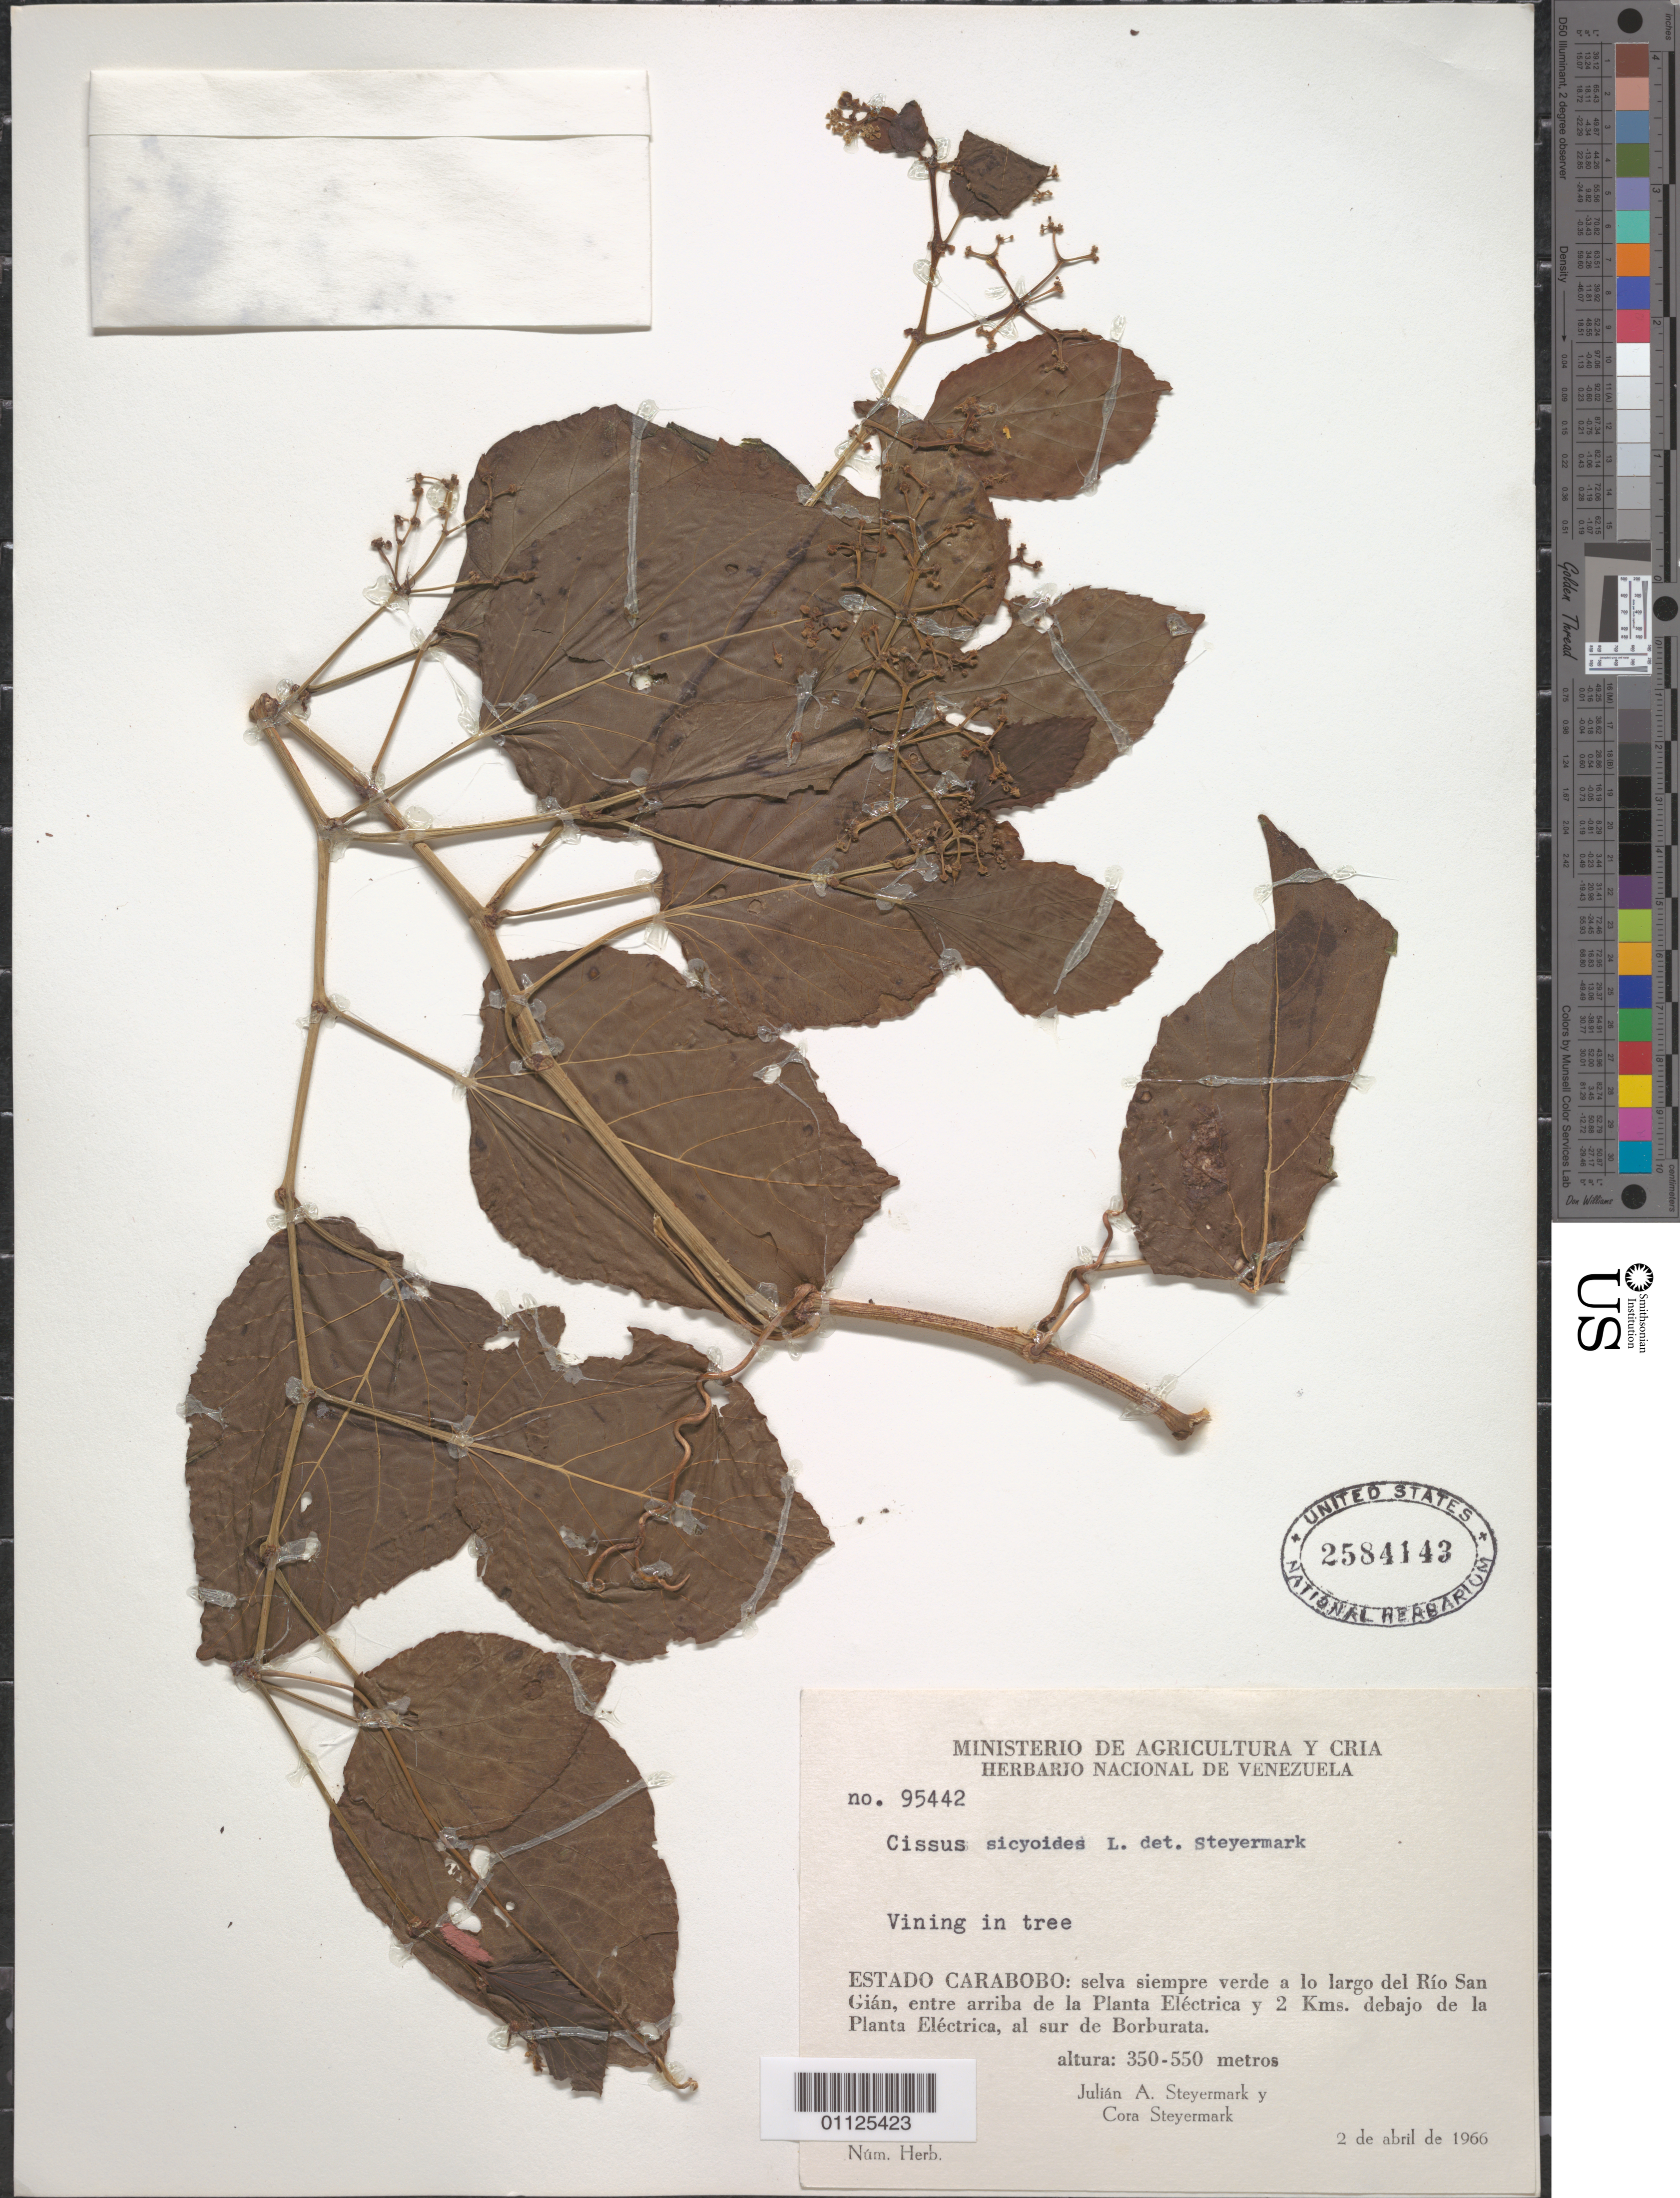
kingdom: Plantae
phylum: Tracheophyta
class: Magnoliopsida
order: Vitales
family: Vitaceae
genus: Cissus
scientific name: Cissus verticillata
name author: (L.) Nicolson & C.E. Jarvis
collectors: J. Steyermark & C. Steyermark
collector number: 95442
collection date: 1966-04-02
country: Venezuela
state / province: Carabobo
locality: Selva siempre verde a lo largo del Rio San Gian, entre arriba de la Planta Electrica y 2 km debajo la Planta Electrica, al sur de Borburata.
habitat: Vining in tree.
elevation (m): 350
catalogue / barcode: US 2584143